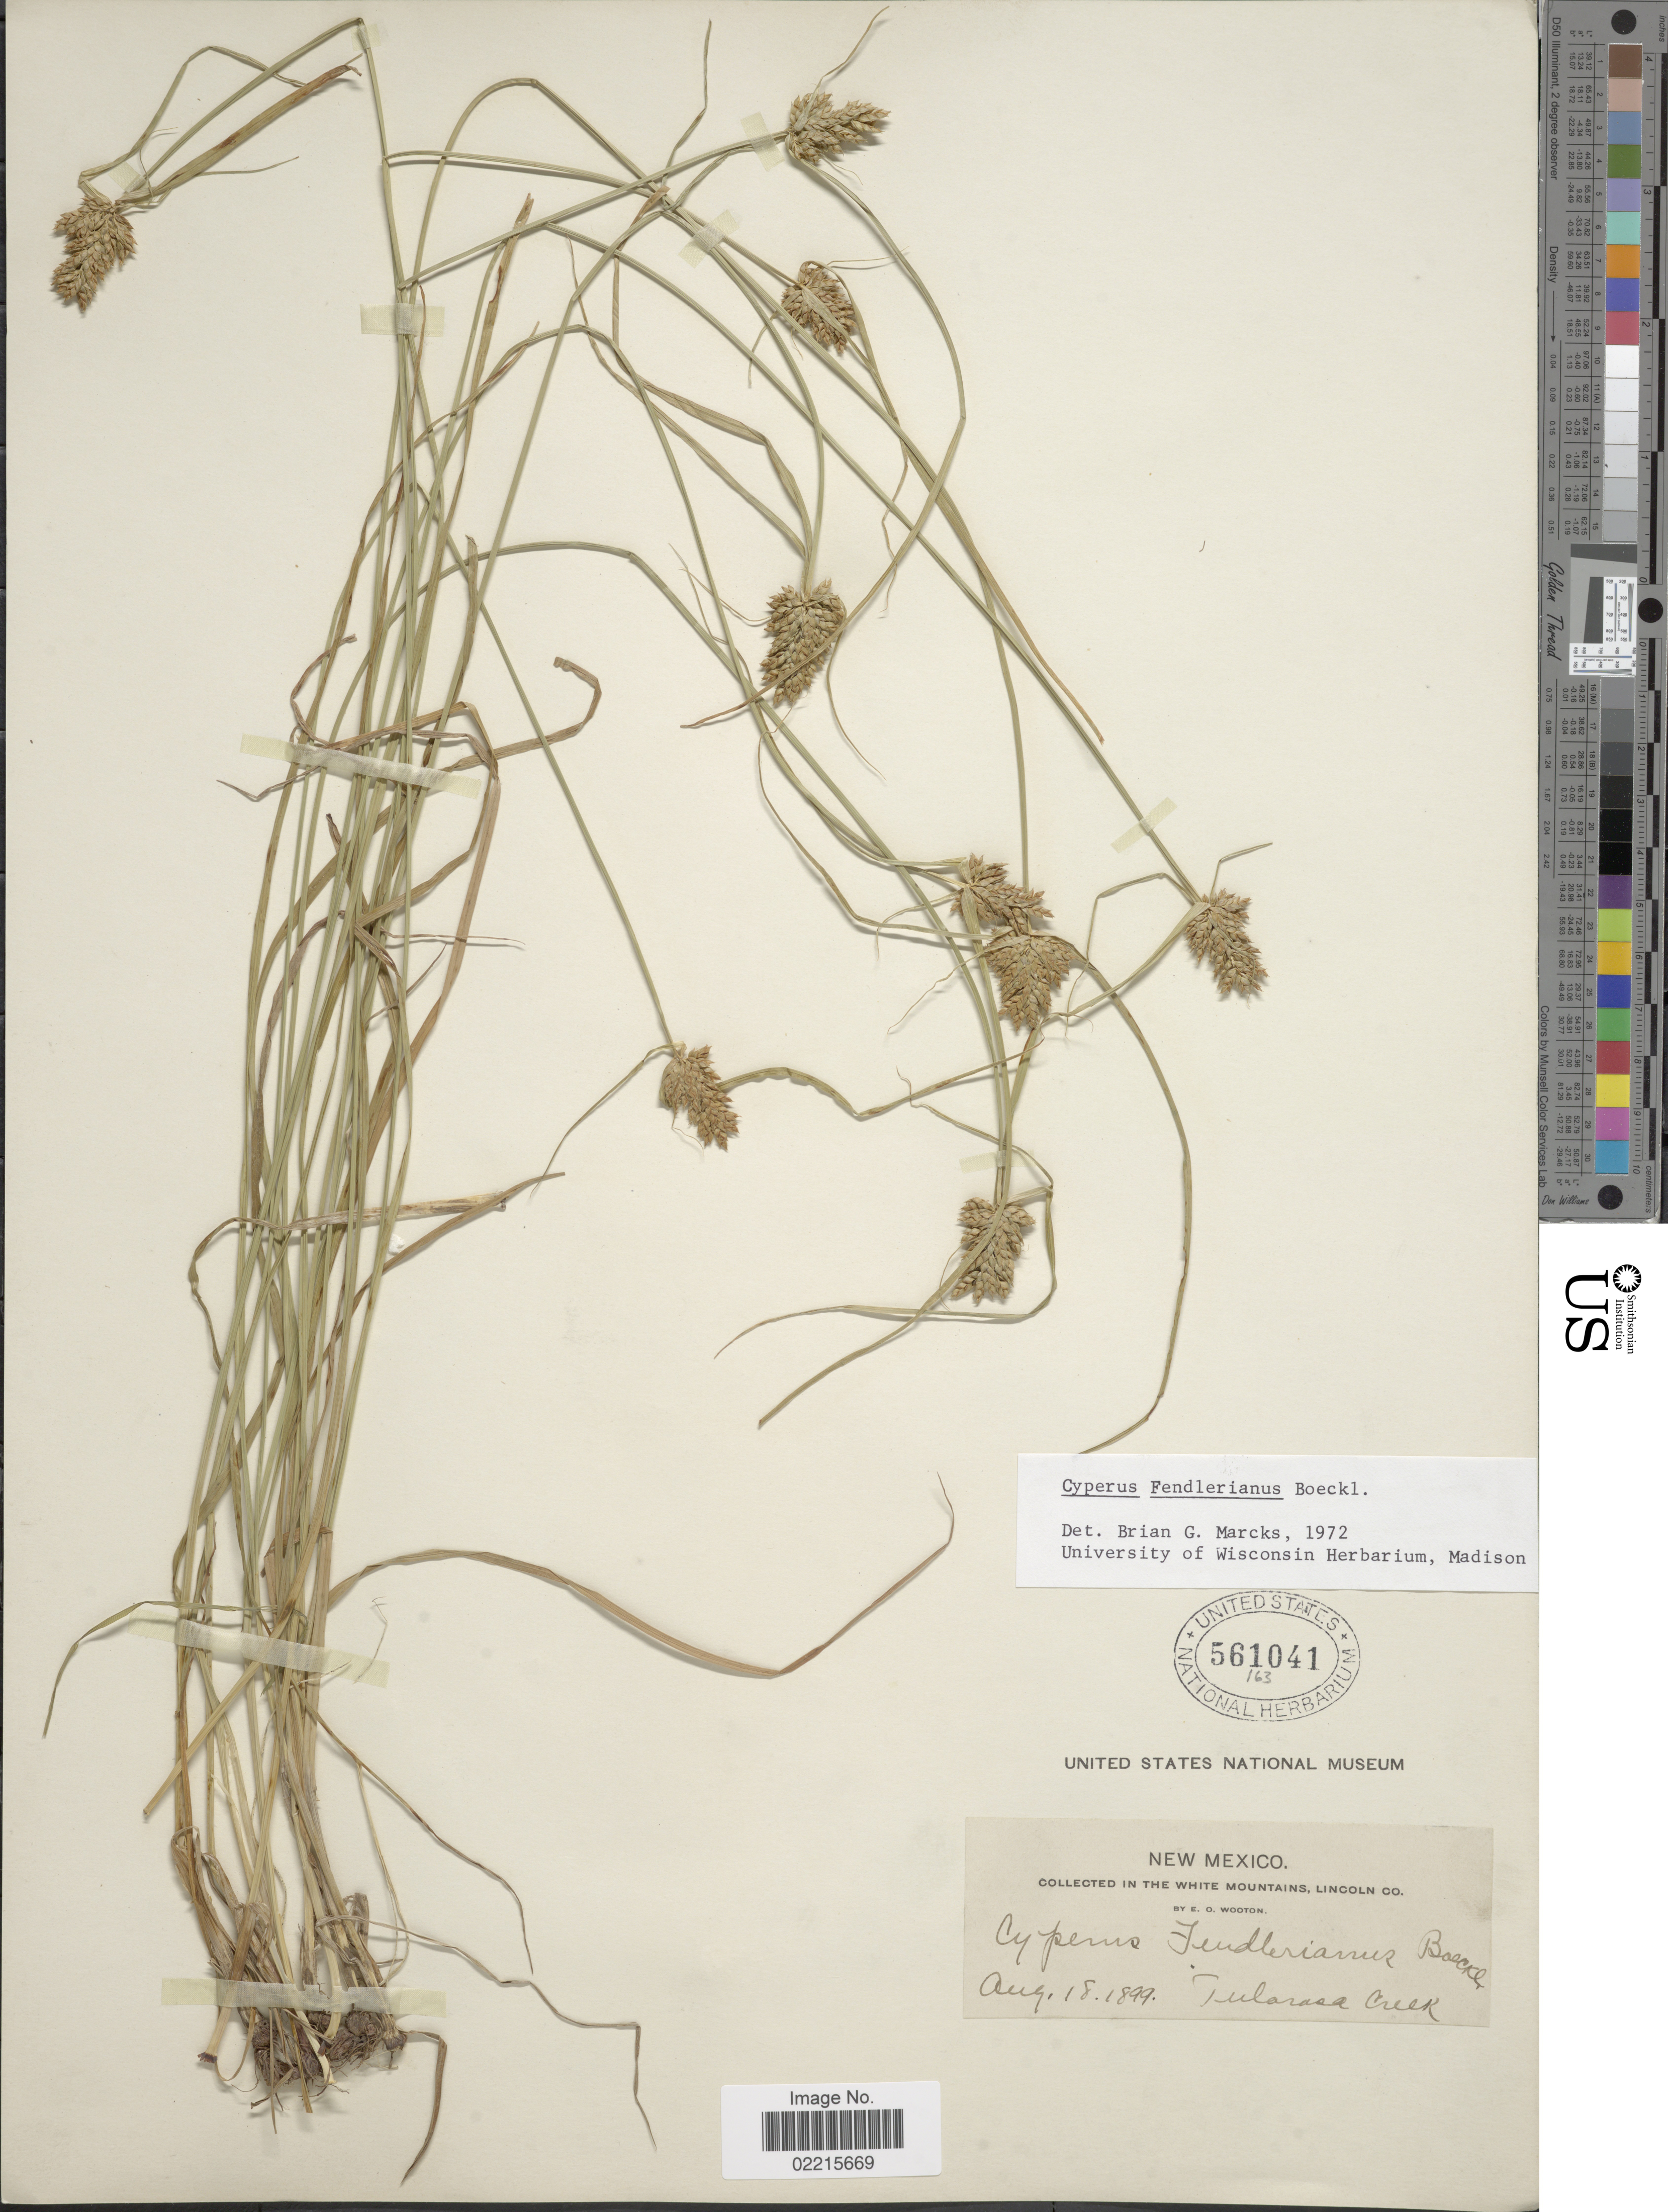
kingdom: Plantae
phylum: Tracheophyta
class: Liliopsida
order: Poales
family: Cyperaceae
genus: Cyperus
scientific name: Cyperus fendlerianus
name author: Boeckeler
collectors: E. O. Wooton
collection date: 1899-08-18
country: United States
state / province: New Mexico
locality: Tularosa Creek, In the White Mountains, Lincoln Co.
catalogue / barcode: US 561041